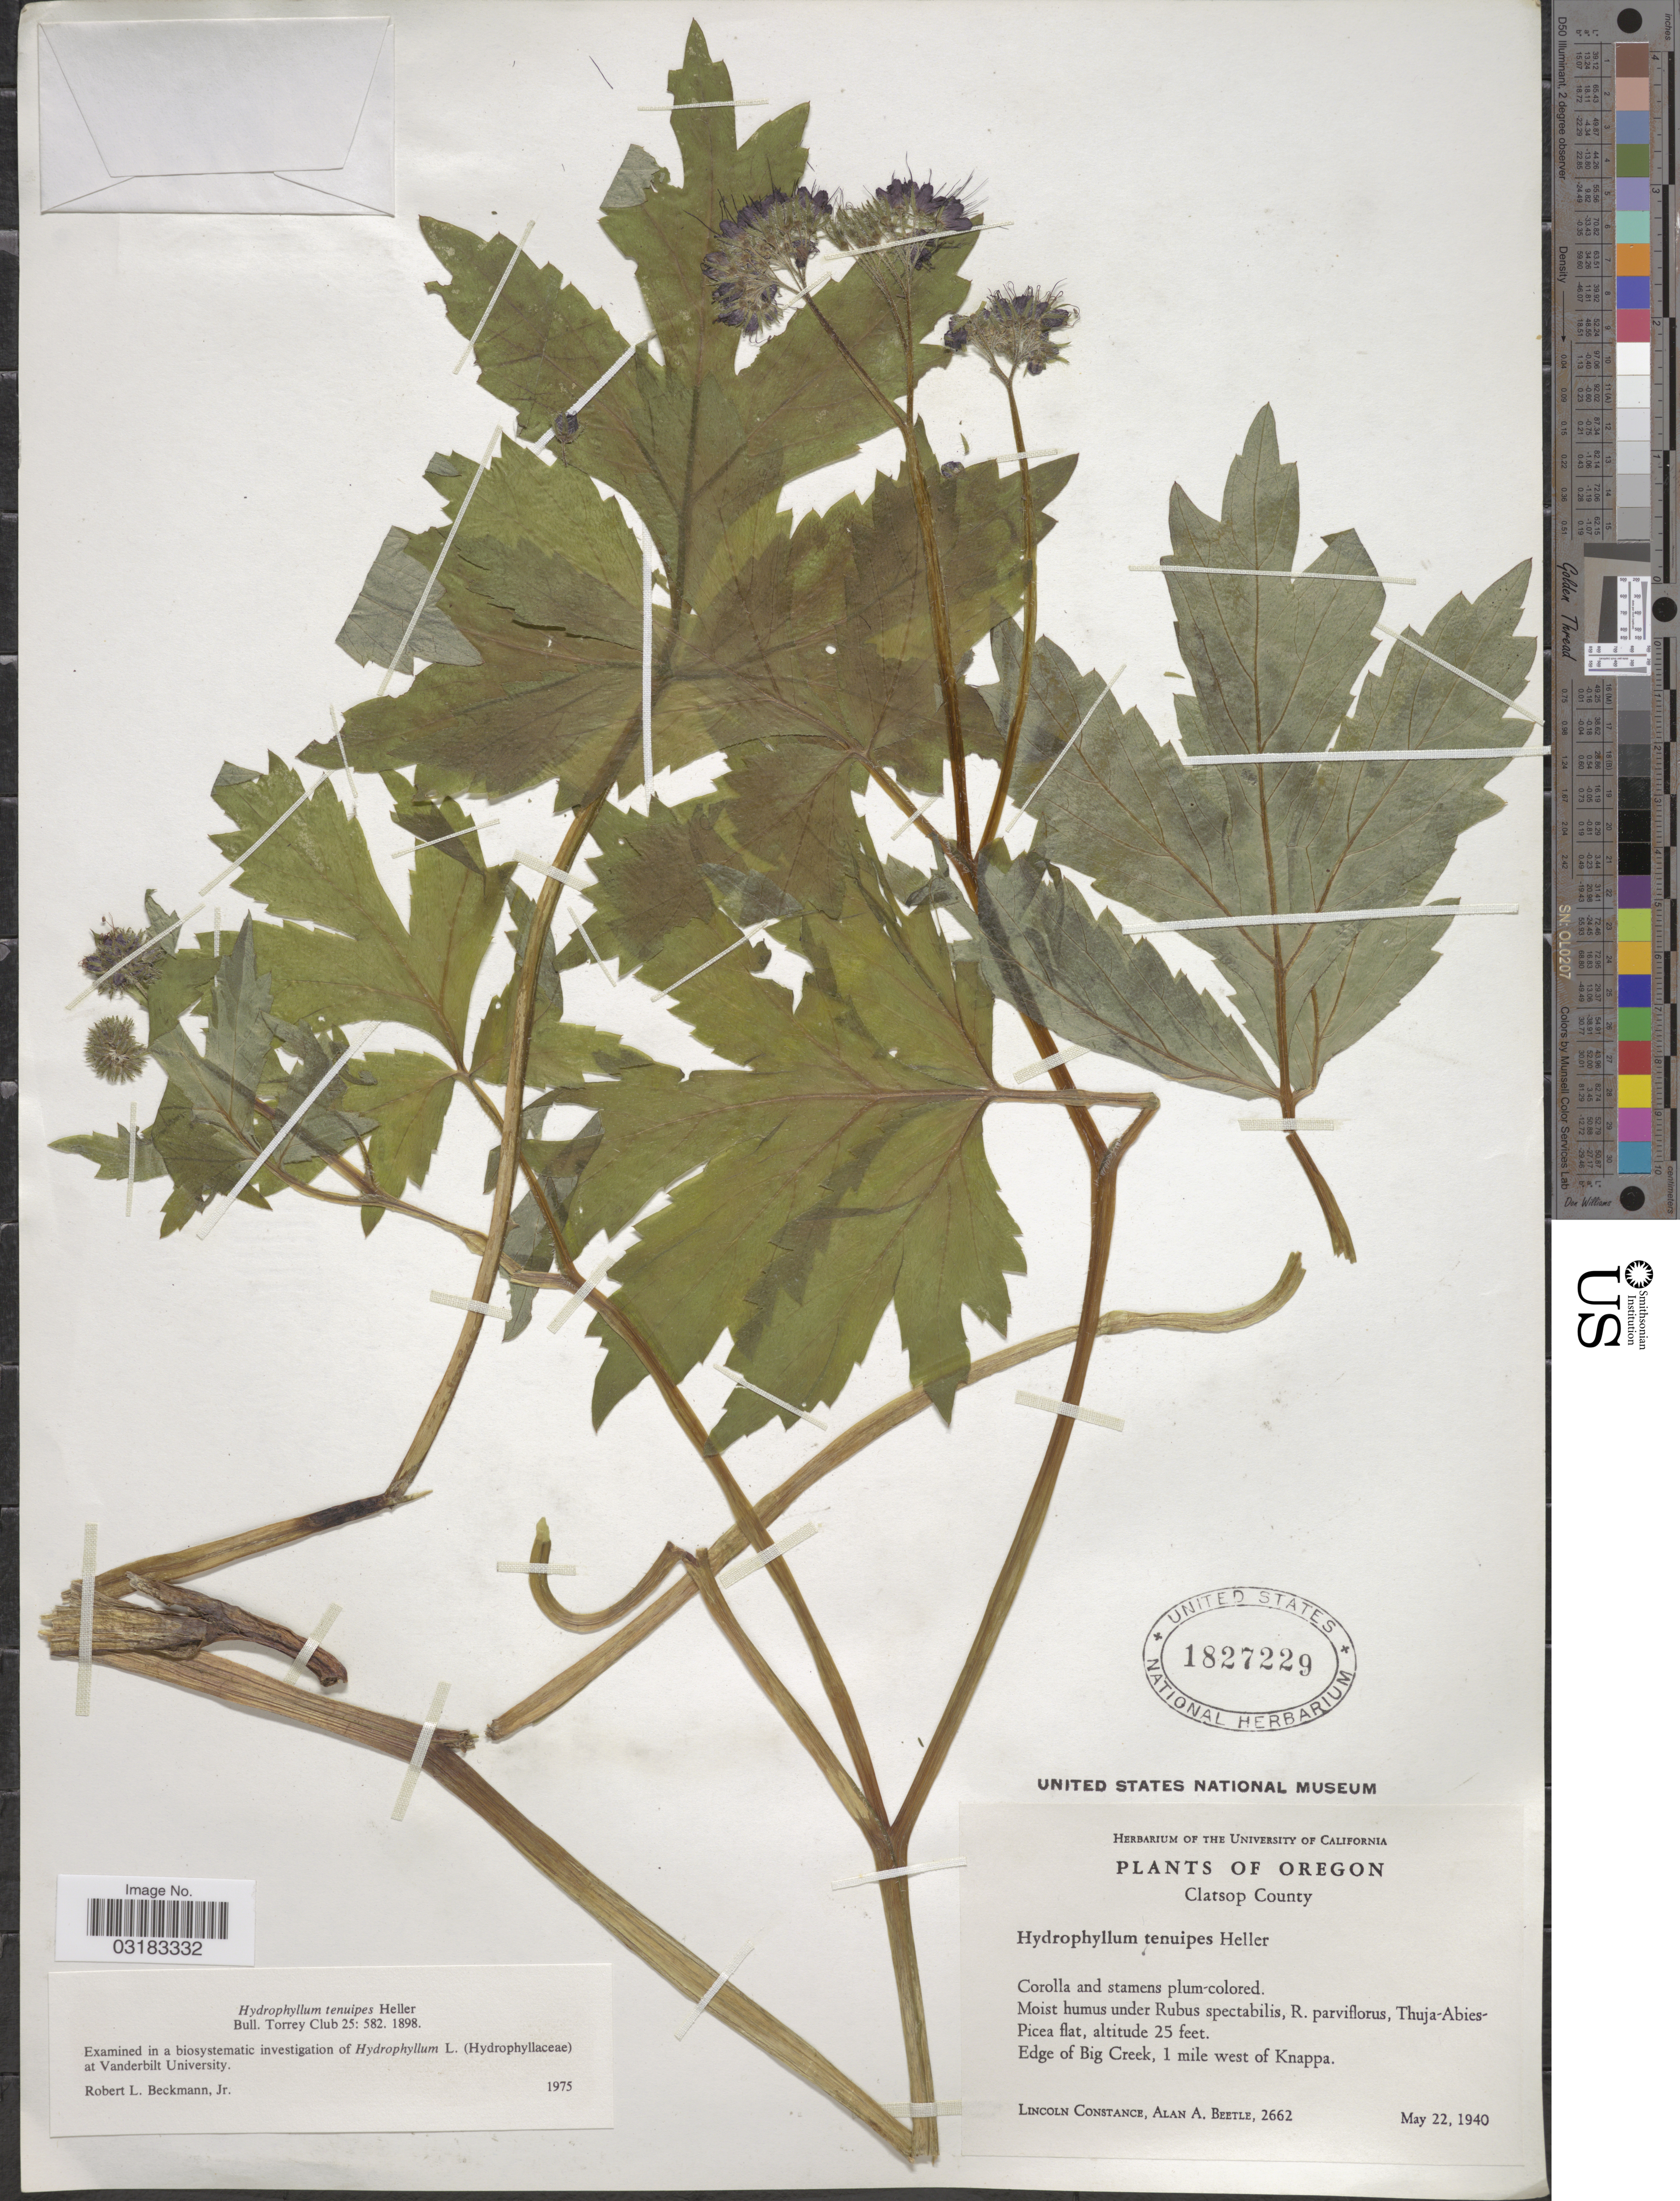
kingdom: Plantae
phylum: Tracheophyta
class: Magnoliopsida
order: Boraginales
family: Hydrophyllaceae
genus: Hydrophyllum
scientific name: Hydrophyllum tenuipes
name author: A. Heller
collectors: L. Constance & A. A. Beetle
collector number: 2662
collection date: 1940-05-22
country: United States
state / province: Oregon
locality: Edge of Big Creek, 1 miles wes of Knappa.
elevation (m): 8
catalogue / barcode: US 1827229